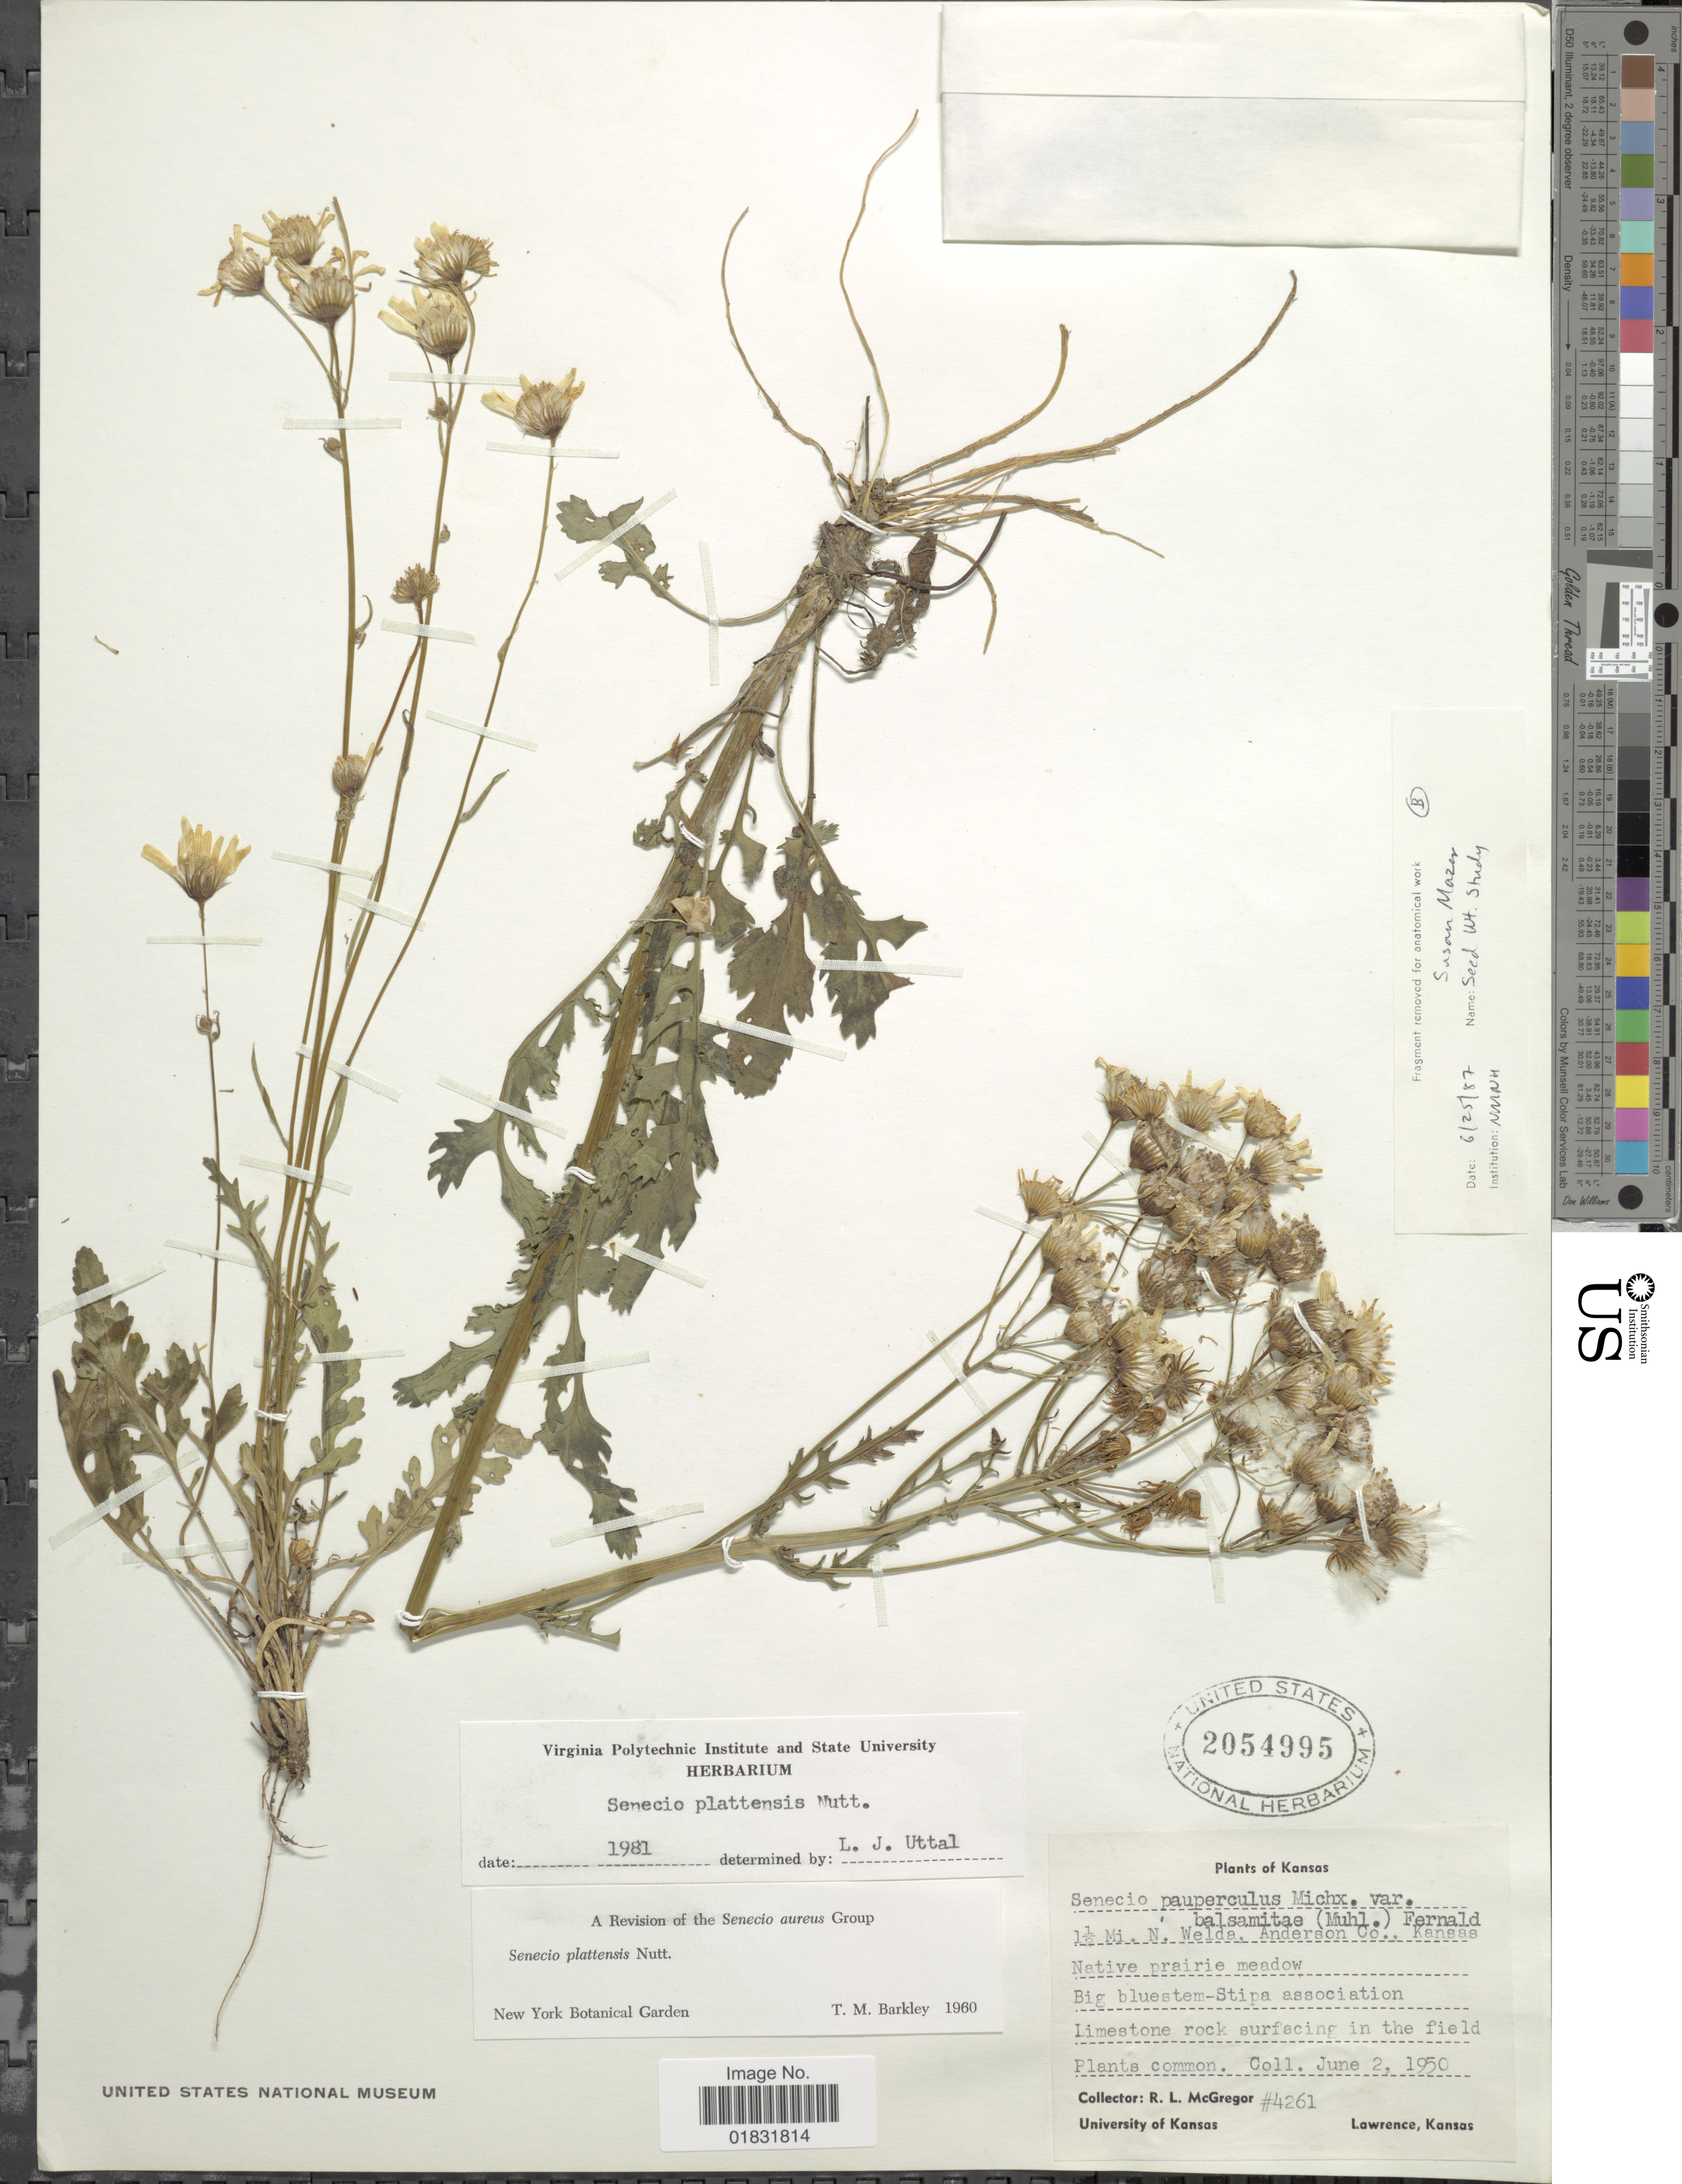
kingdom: Plantae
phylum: Tracheophyta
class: Magnoliopsida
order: Asterales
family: Asteraceae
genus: Packera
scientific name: Packera plattensis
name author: W.A. Weber & Á. Löve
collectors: R. McGregor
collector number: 4261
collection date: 1950-06-02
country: United States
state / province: Kansas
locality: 1½ Mi N Welda. Anderson Co., Kansas, Native prairie meadow, Big bluestem-Stipa association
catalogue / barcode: US 2054995